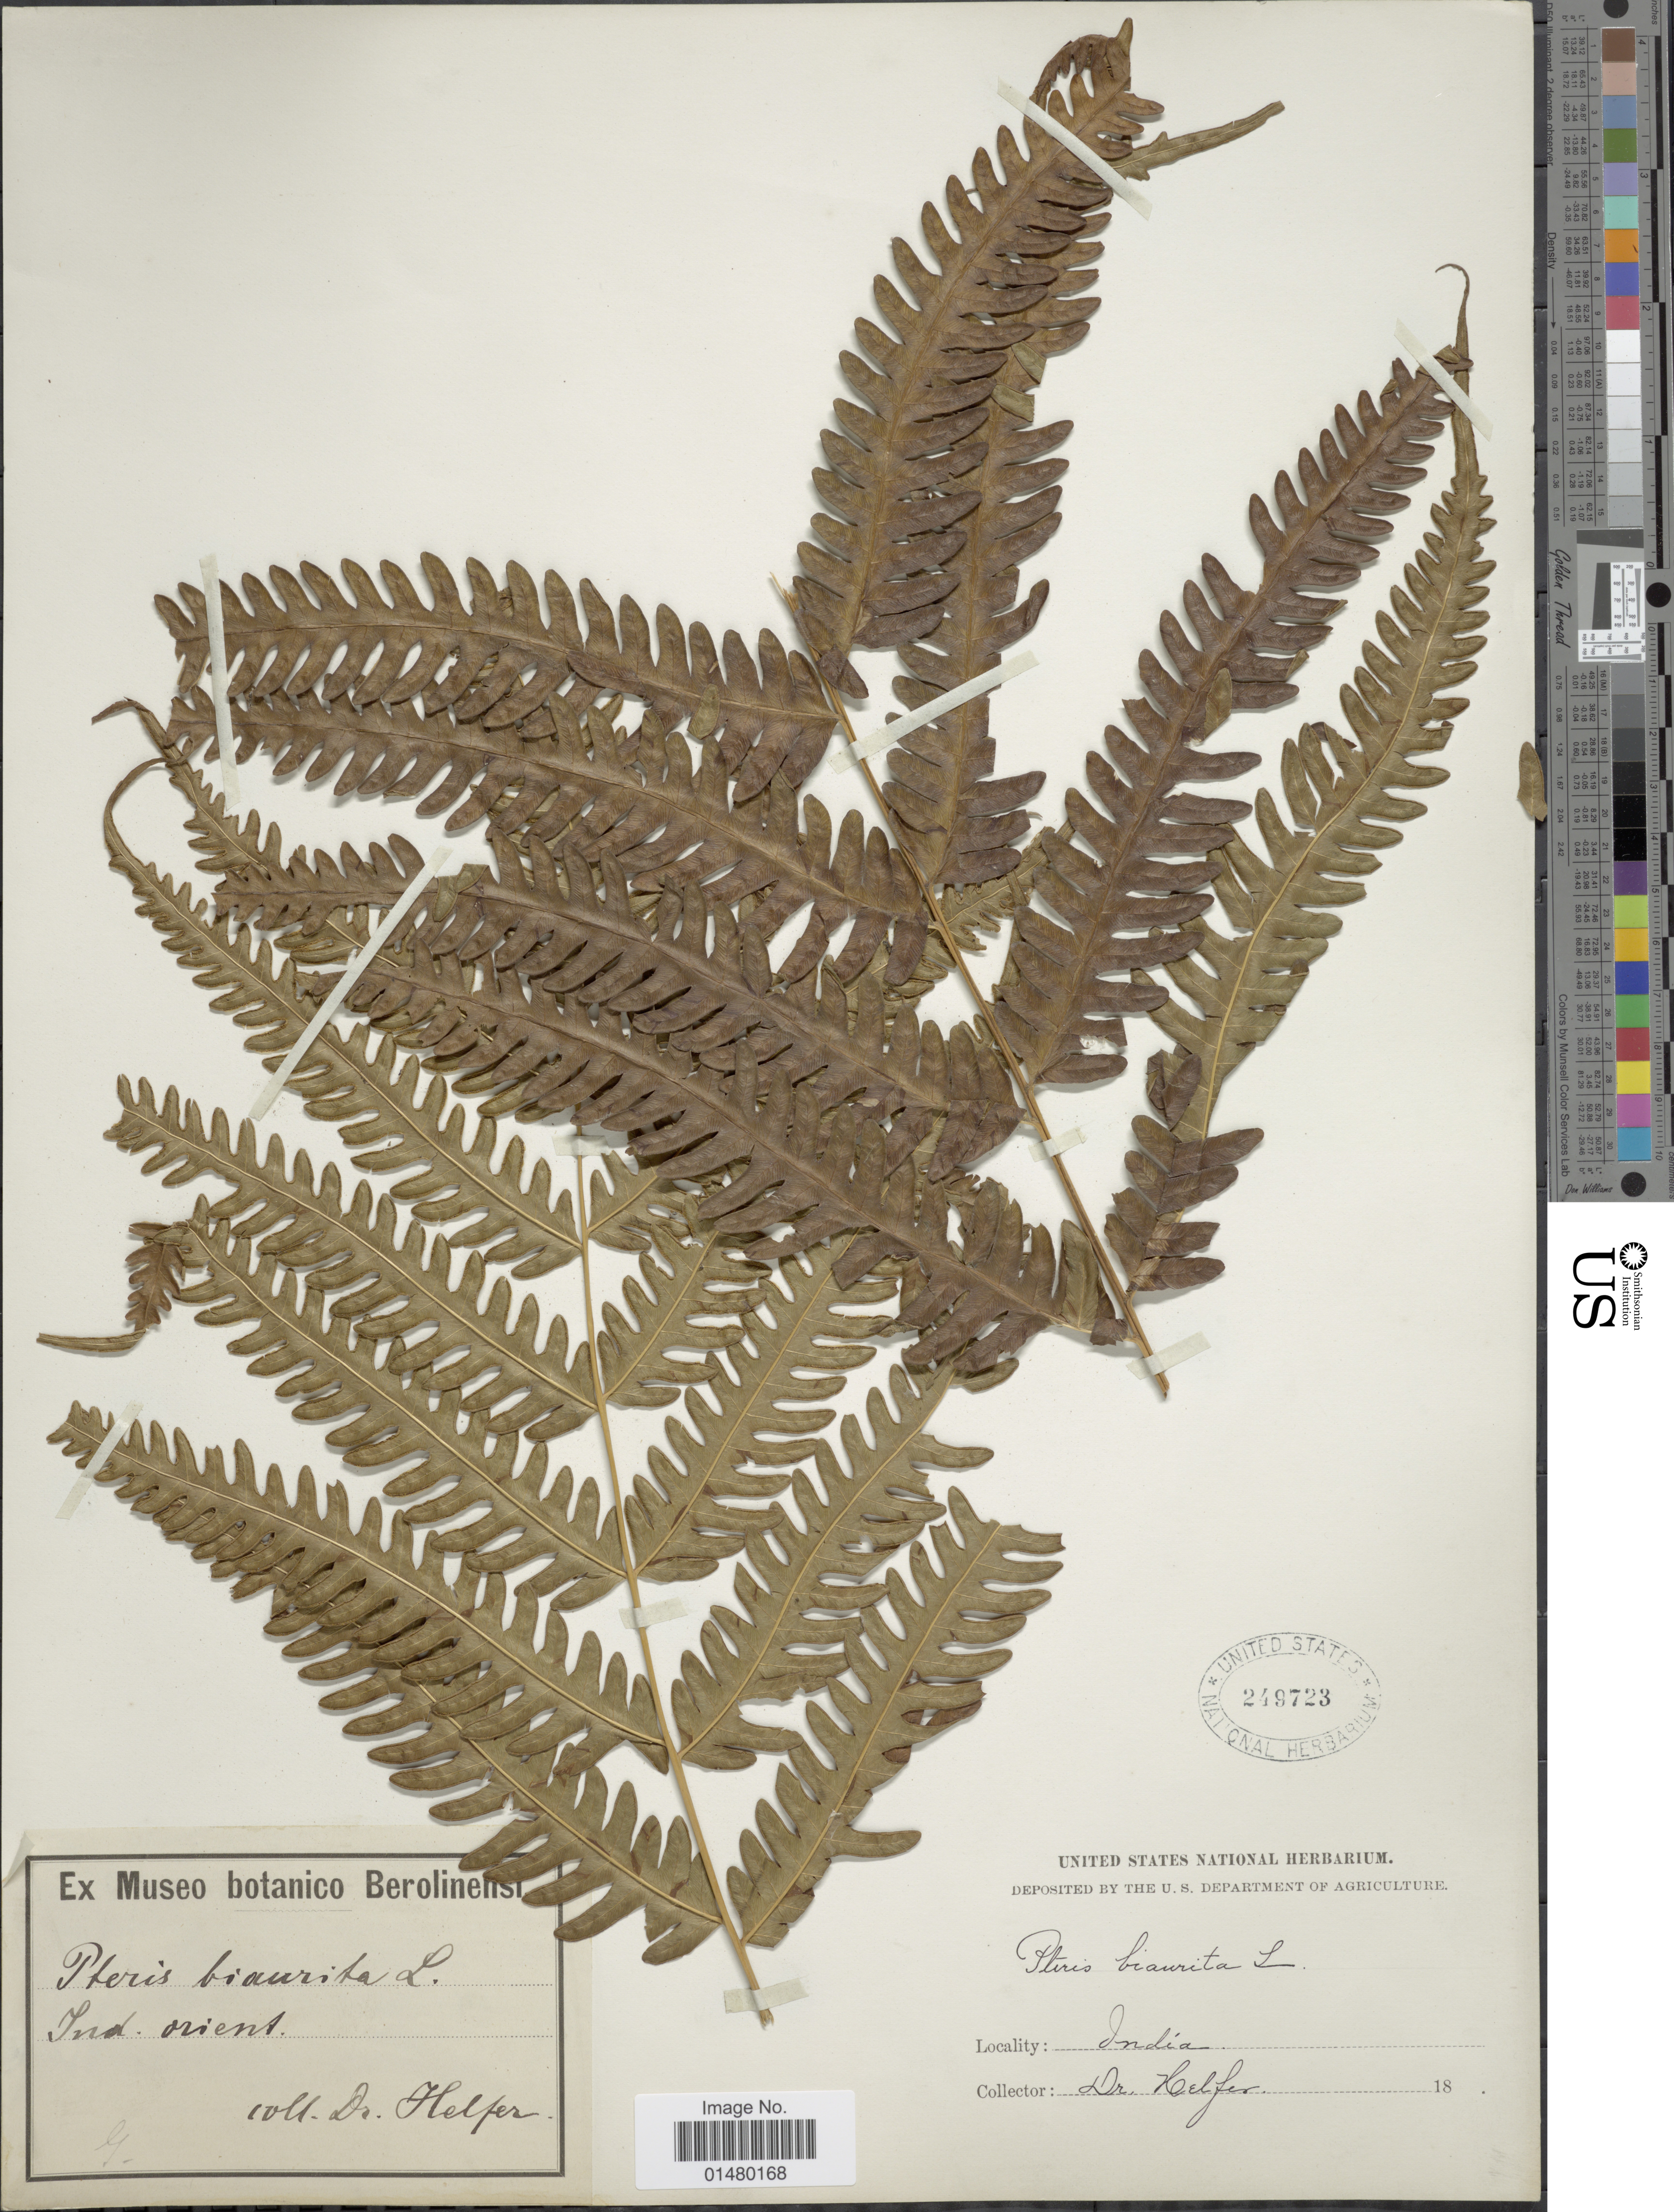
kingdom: Plantae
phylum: Tracheophyta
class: Polypodiopsida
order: Polypodiales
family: Pteridaceae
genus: Pteris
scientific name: Pteris biaurita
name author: L.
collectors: Helfer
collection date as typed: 18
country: India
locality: Ind. orient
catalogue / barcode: US 249723